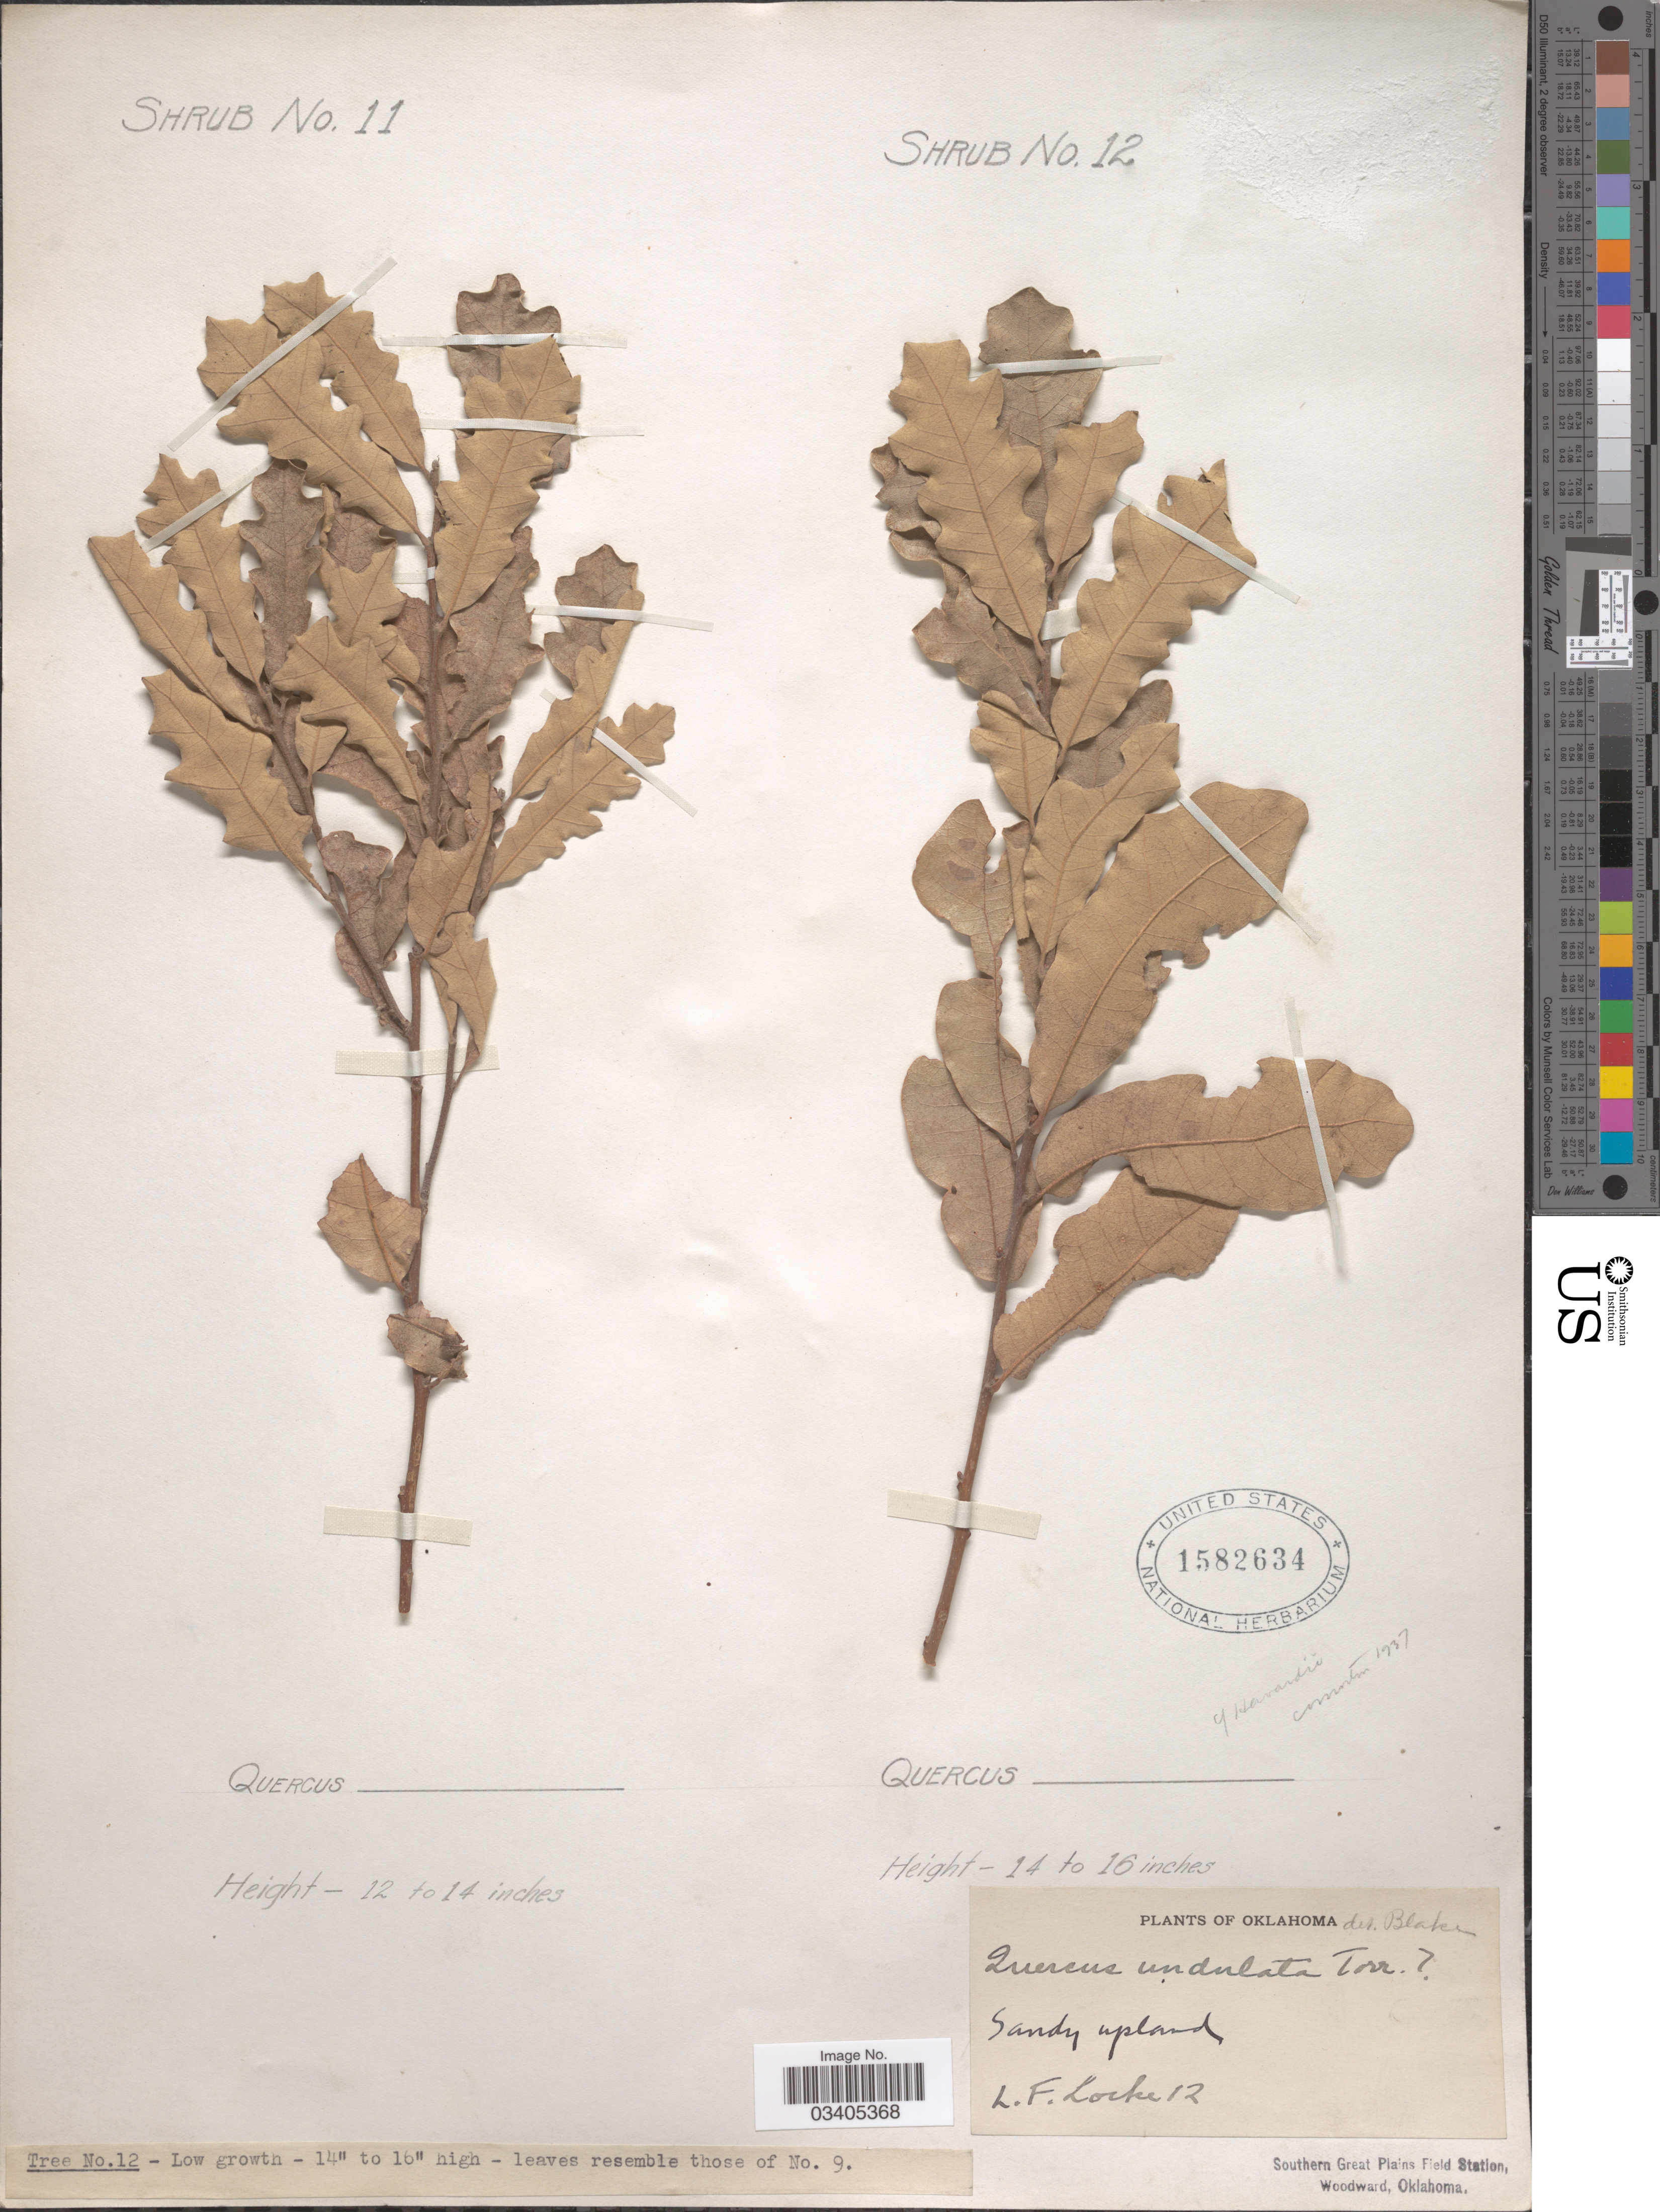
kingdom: Plantae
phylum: Tracheophyta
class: Magnoliopsida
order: Fagales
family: Fagaceae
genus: Quercus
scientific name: Quercus havardii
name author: Rydb.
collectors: L. Locke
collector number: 12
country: United States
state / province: Oklahoma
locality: Sandy upland.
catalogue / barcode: US 1582634